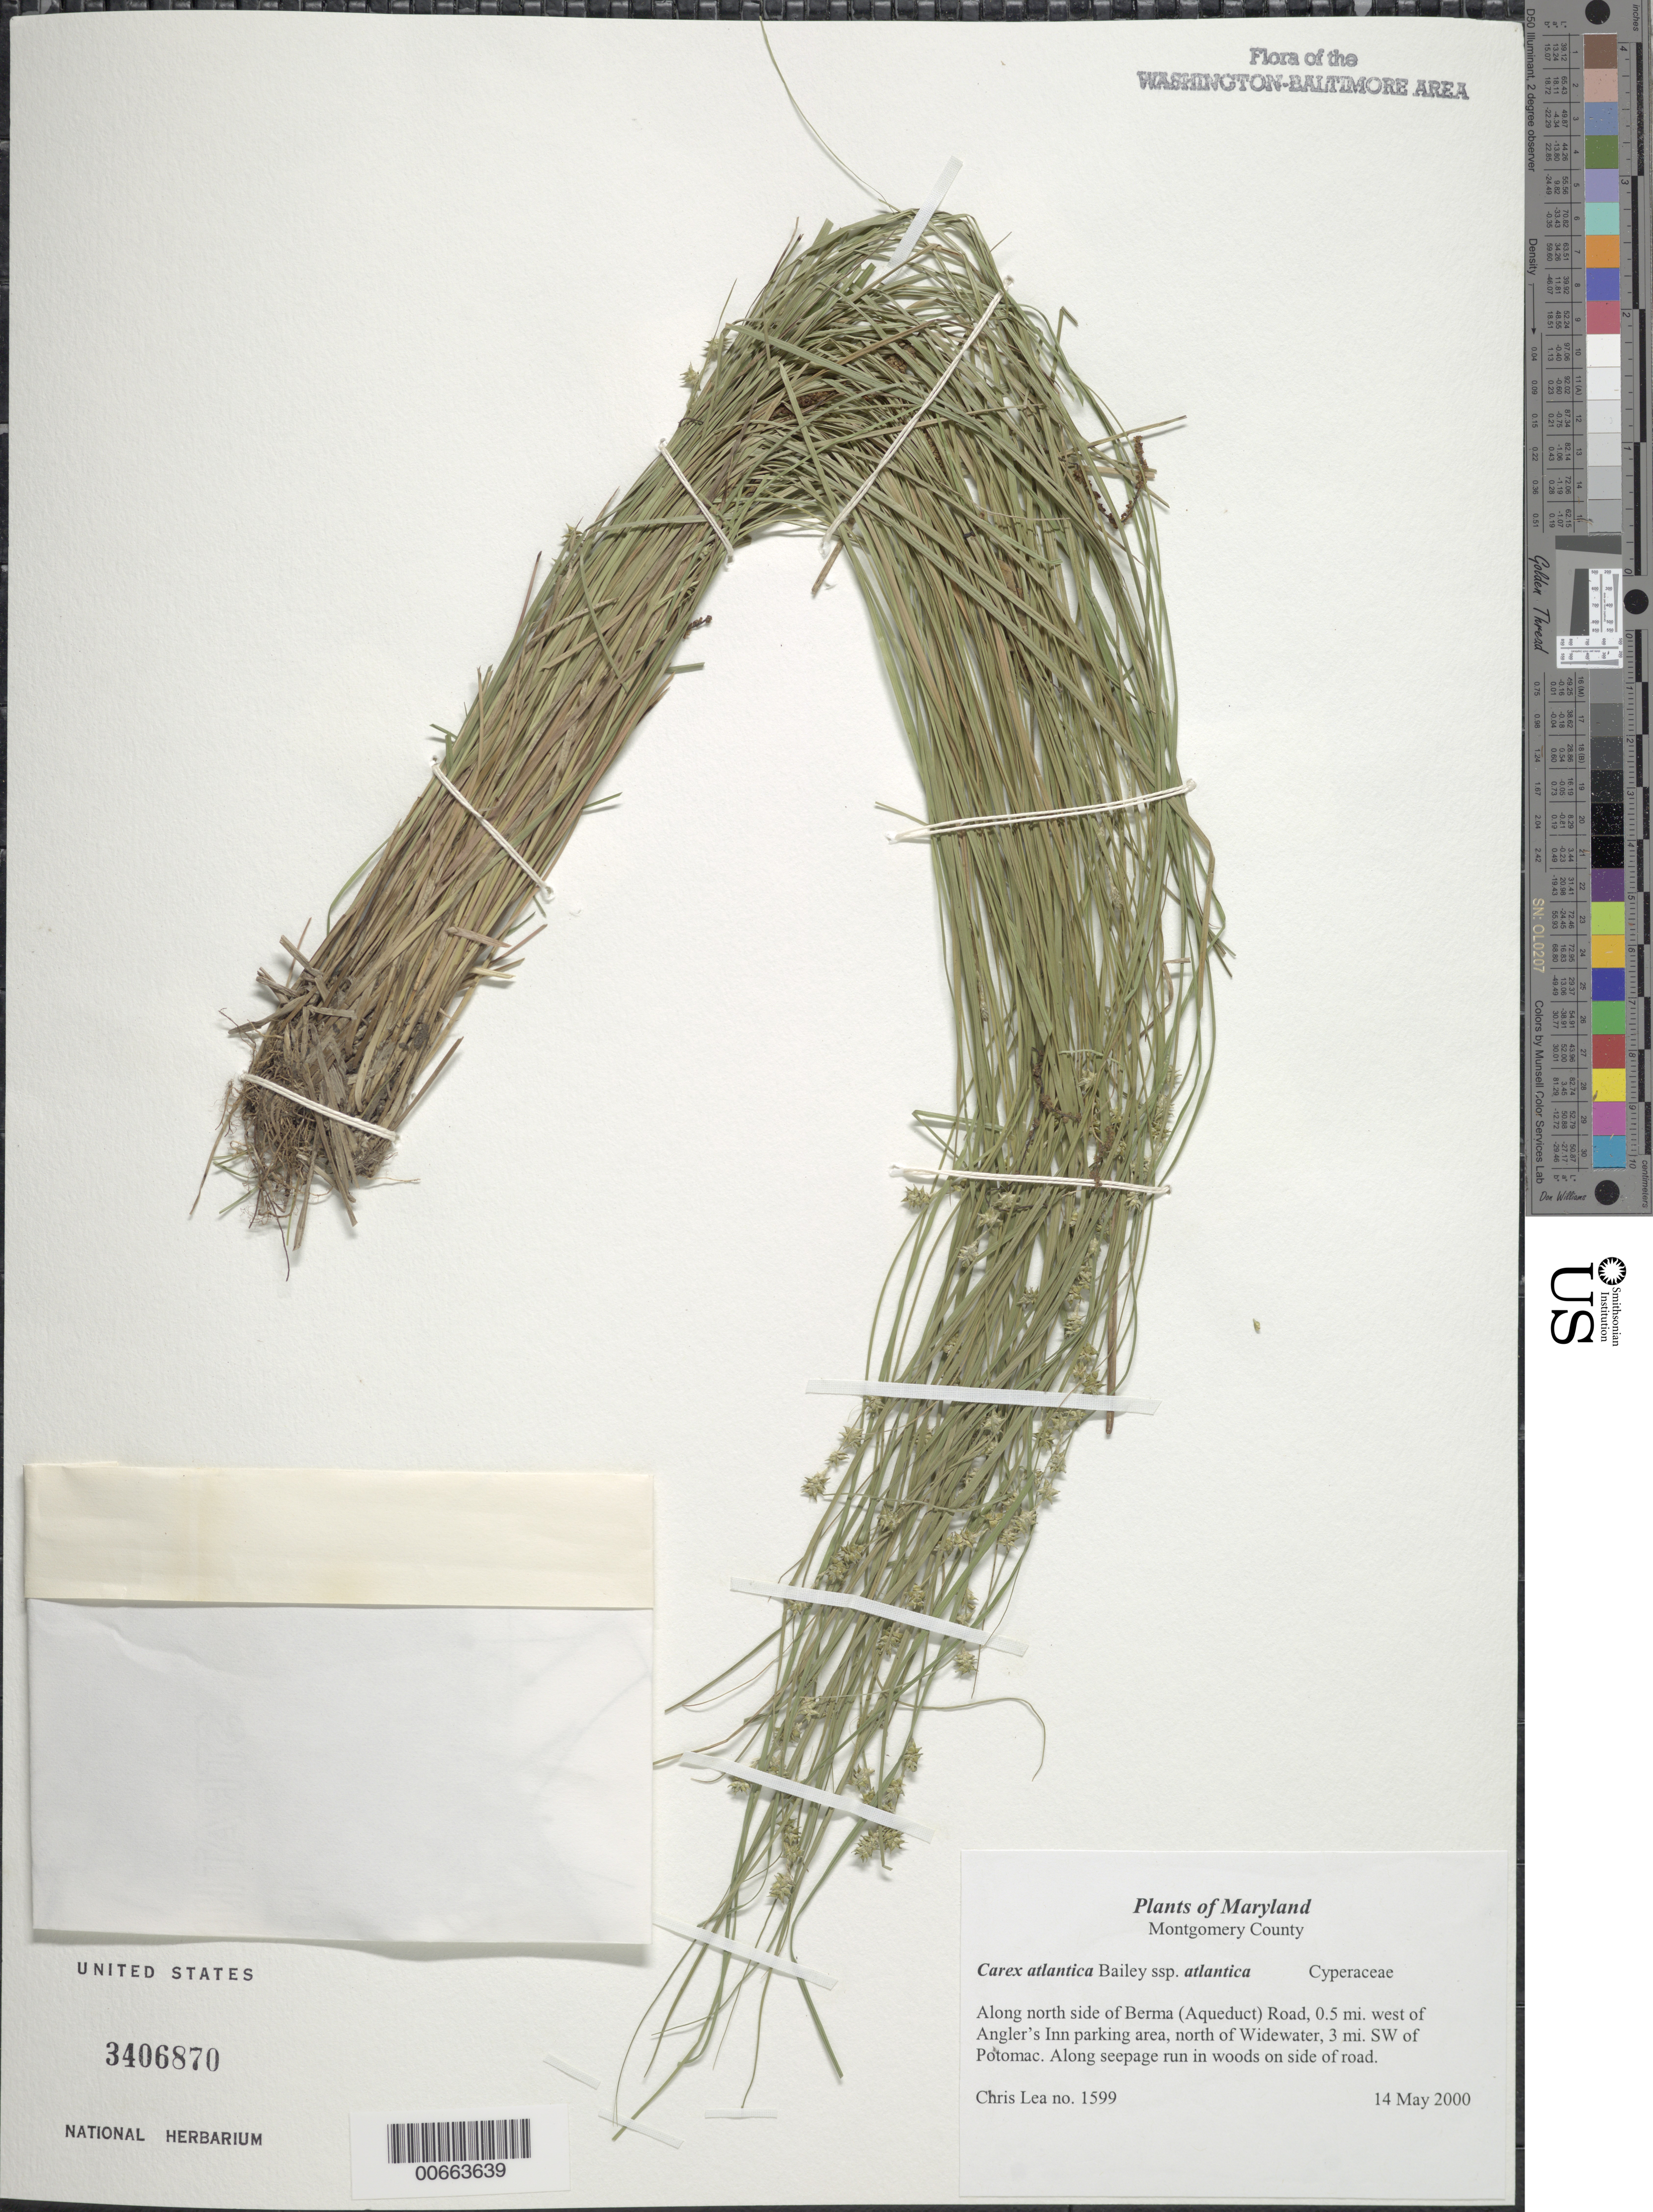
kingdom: Plantae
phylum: Tracheophyta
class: Liliopsida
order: Poales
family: Cyperaceae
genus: Carex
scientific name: Carex atlantica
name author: L.H. Bailey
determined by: Strong, Mark T., (BOT), Smithsonian Institution - National Museum of Natural History (UNITED STATES)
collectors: C. Lea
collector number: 1599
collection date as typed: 14 May 2000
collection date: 2000-05-14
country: United States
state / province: Maryland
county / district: Montgomery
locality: Along north side of Berma (Aqueduct) Road, 0.5 mi. west of Angler's Inn parking area, north of Widewater, 3 mi. SW of Potomac.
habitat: Along seepage run in woods on side of road.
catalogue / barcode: US 3406870